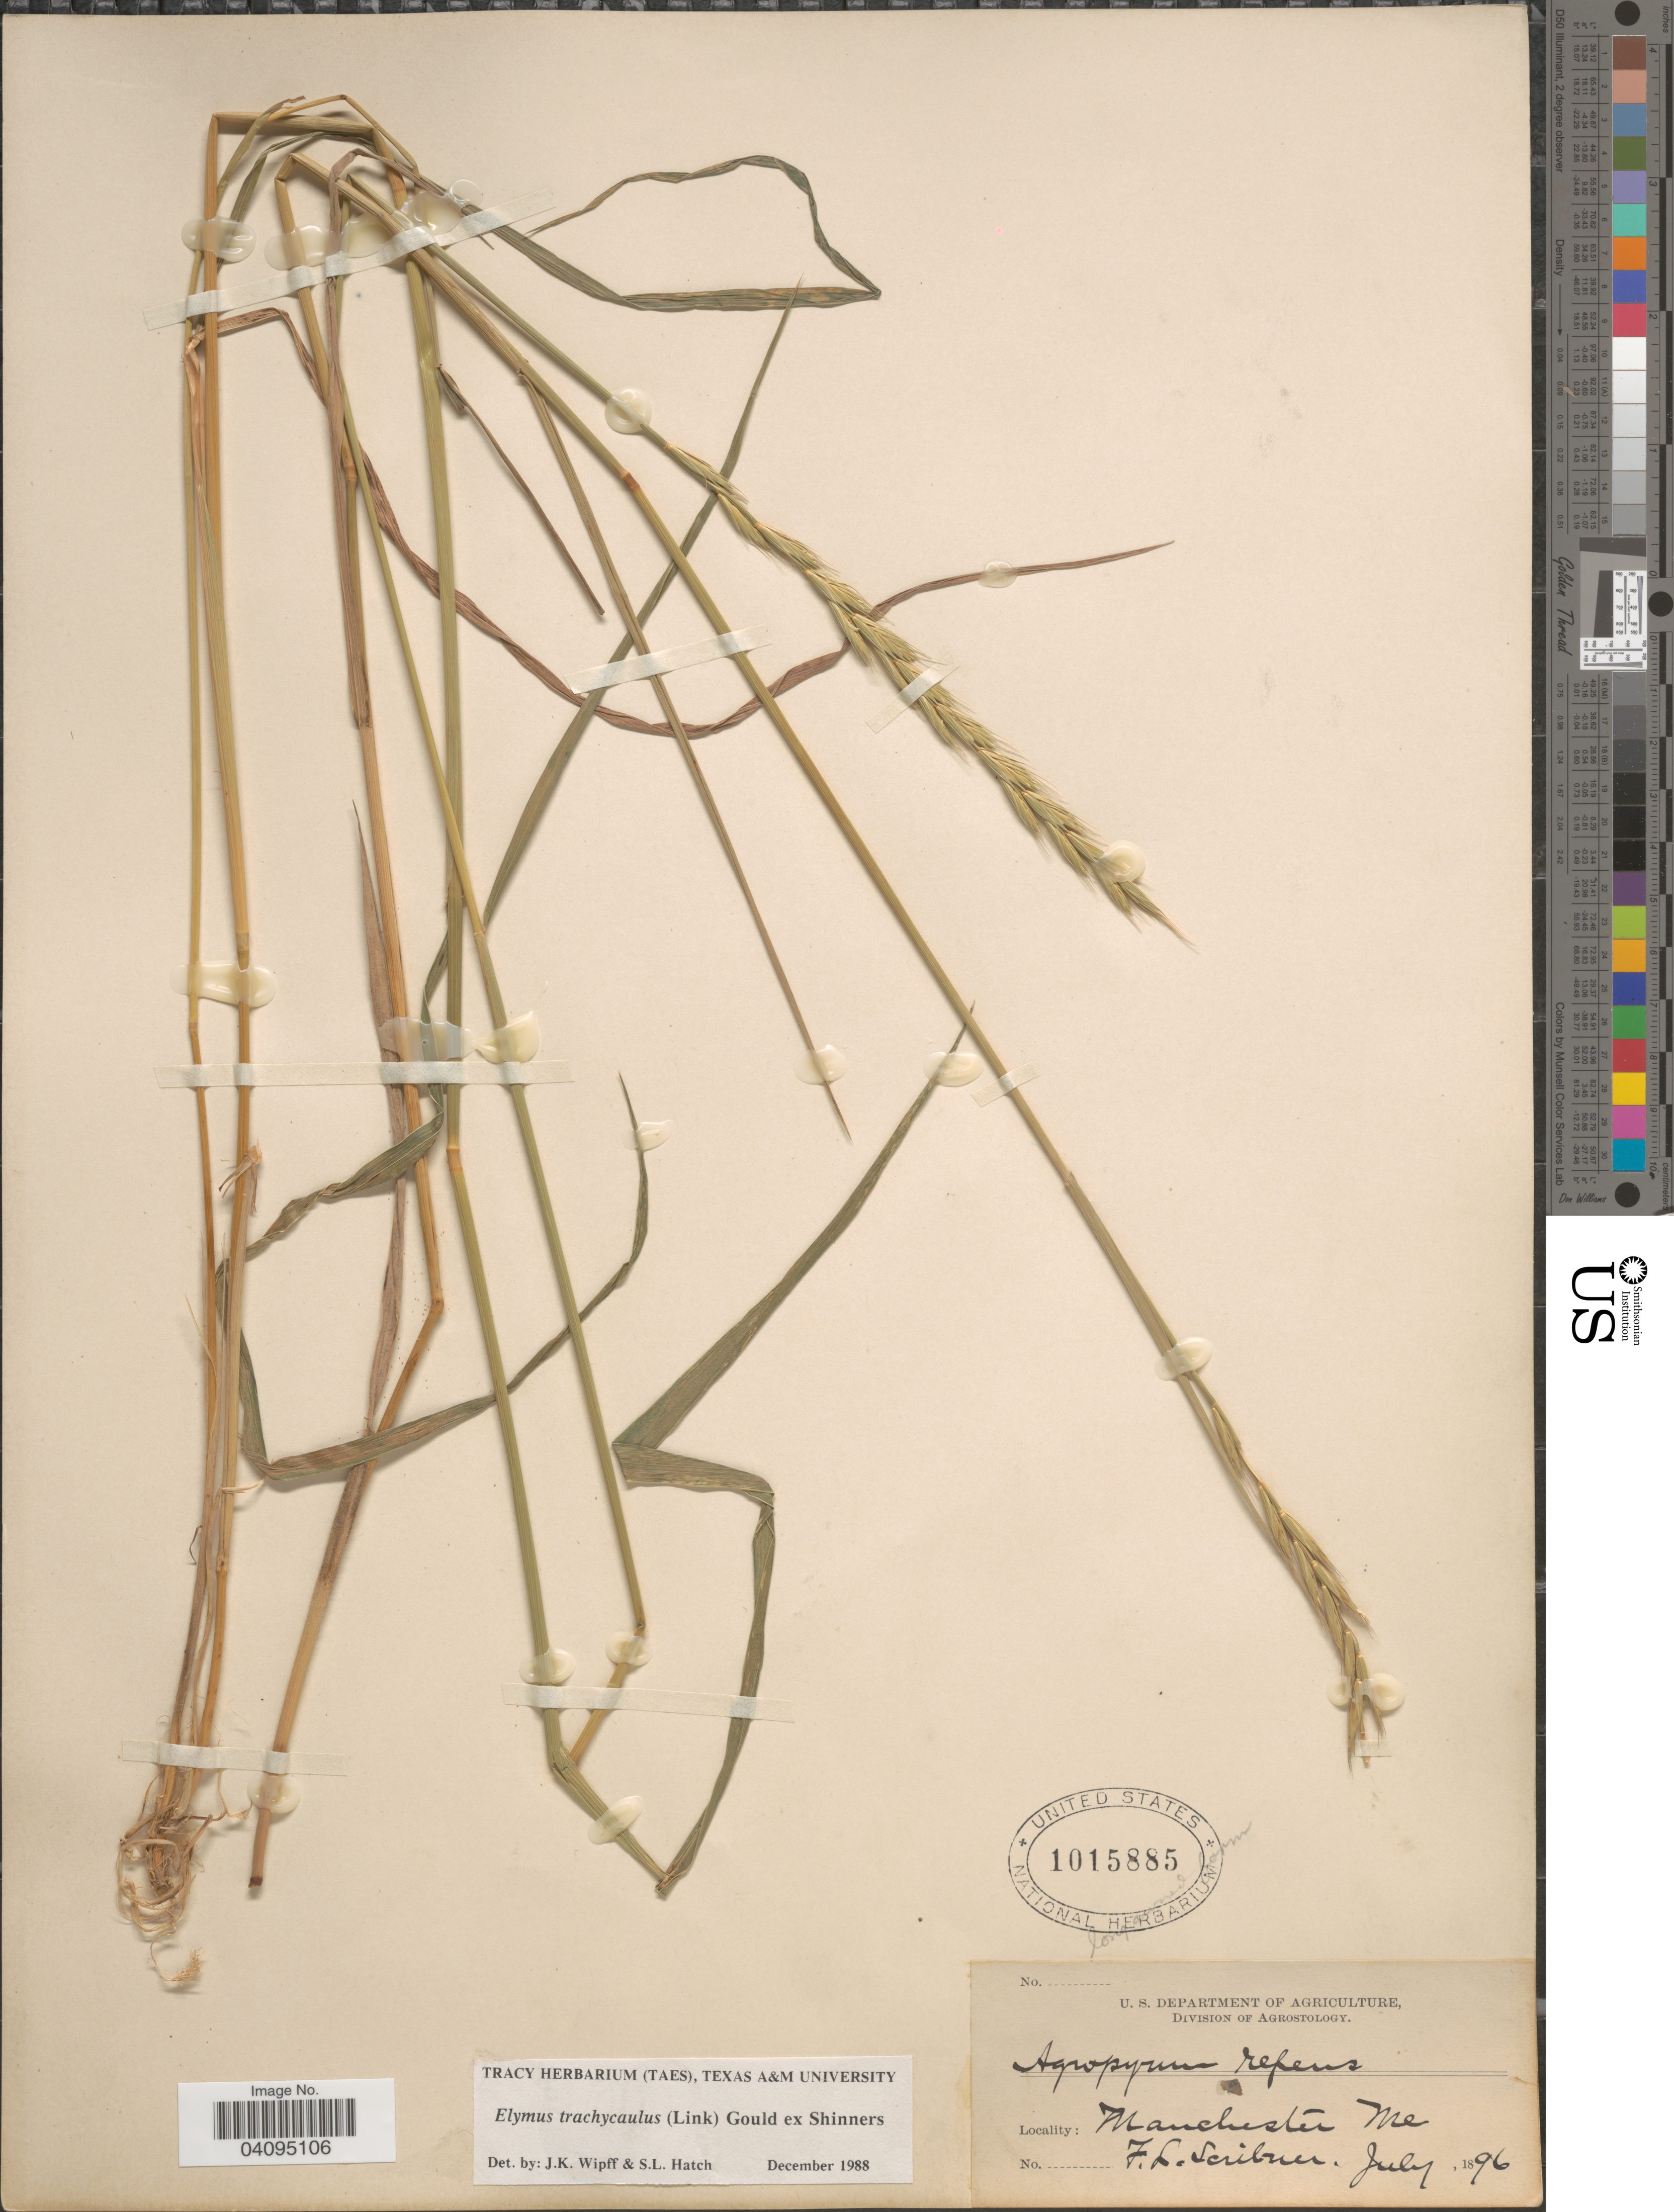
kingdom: Plantae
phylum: Tracheophyta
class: Liliopsida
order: Poales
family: Poaceae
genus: Elymus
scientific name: Elymus trachycaulus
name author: (Link) Gould ex Shinners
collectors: F. L. Scribner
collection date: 1896-07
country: United States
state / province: Maine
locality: Manchester.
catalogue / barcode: US 1015885